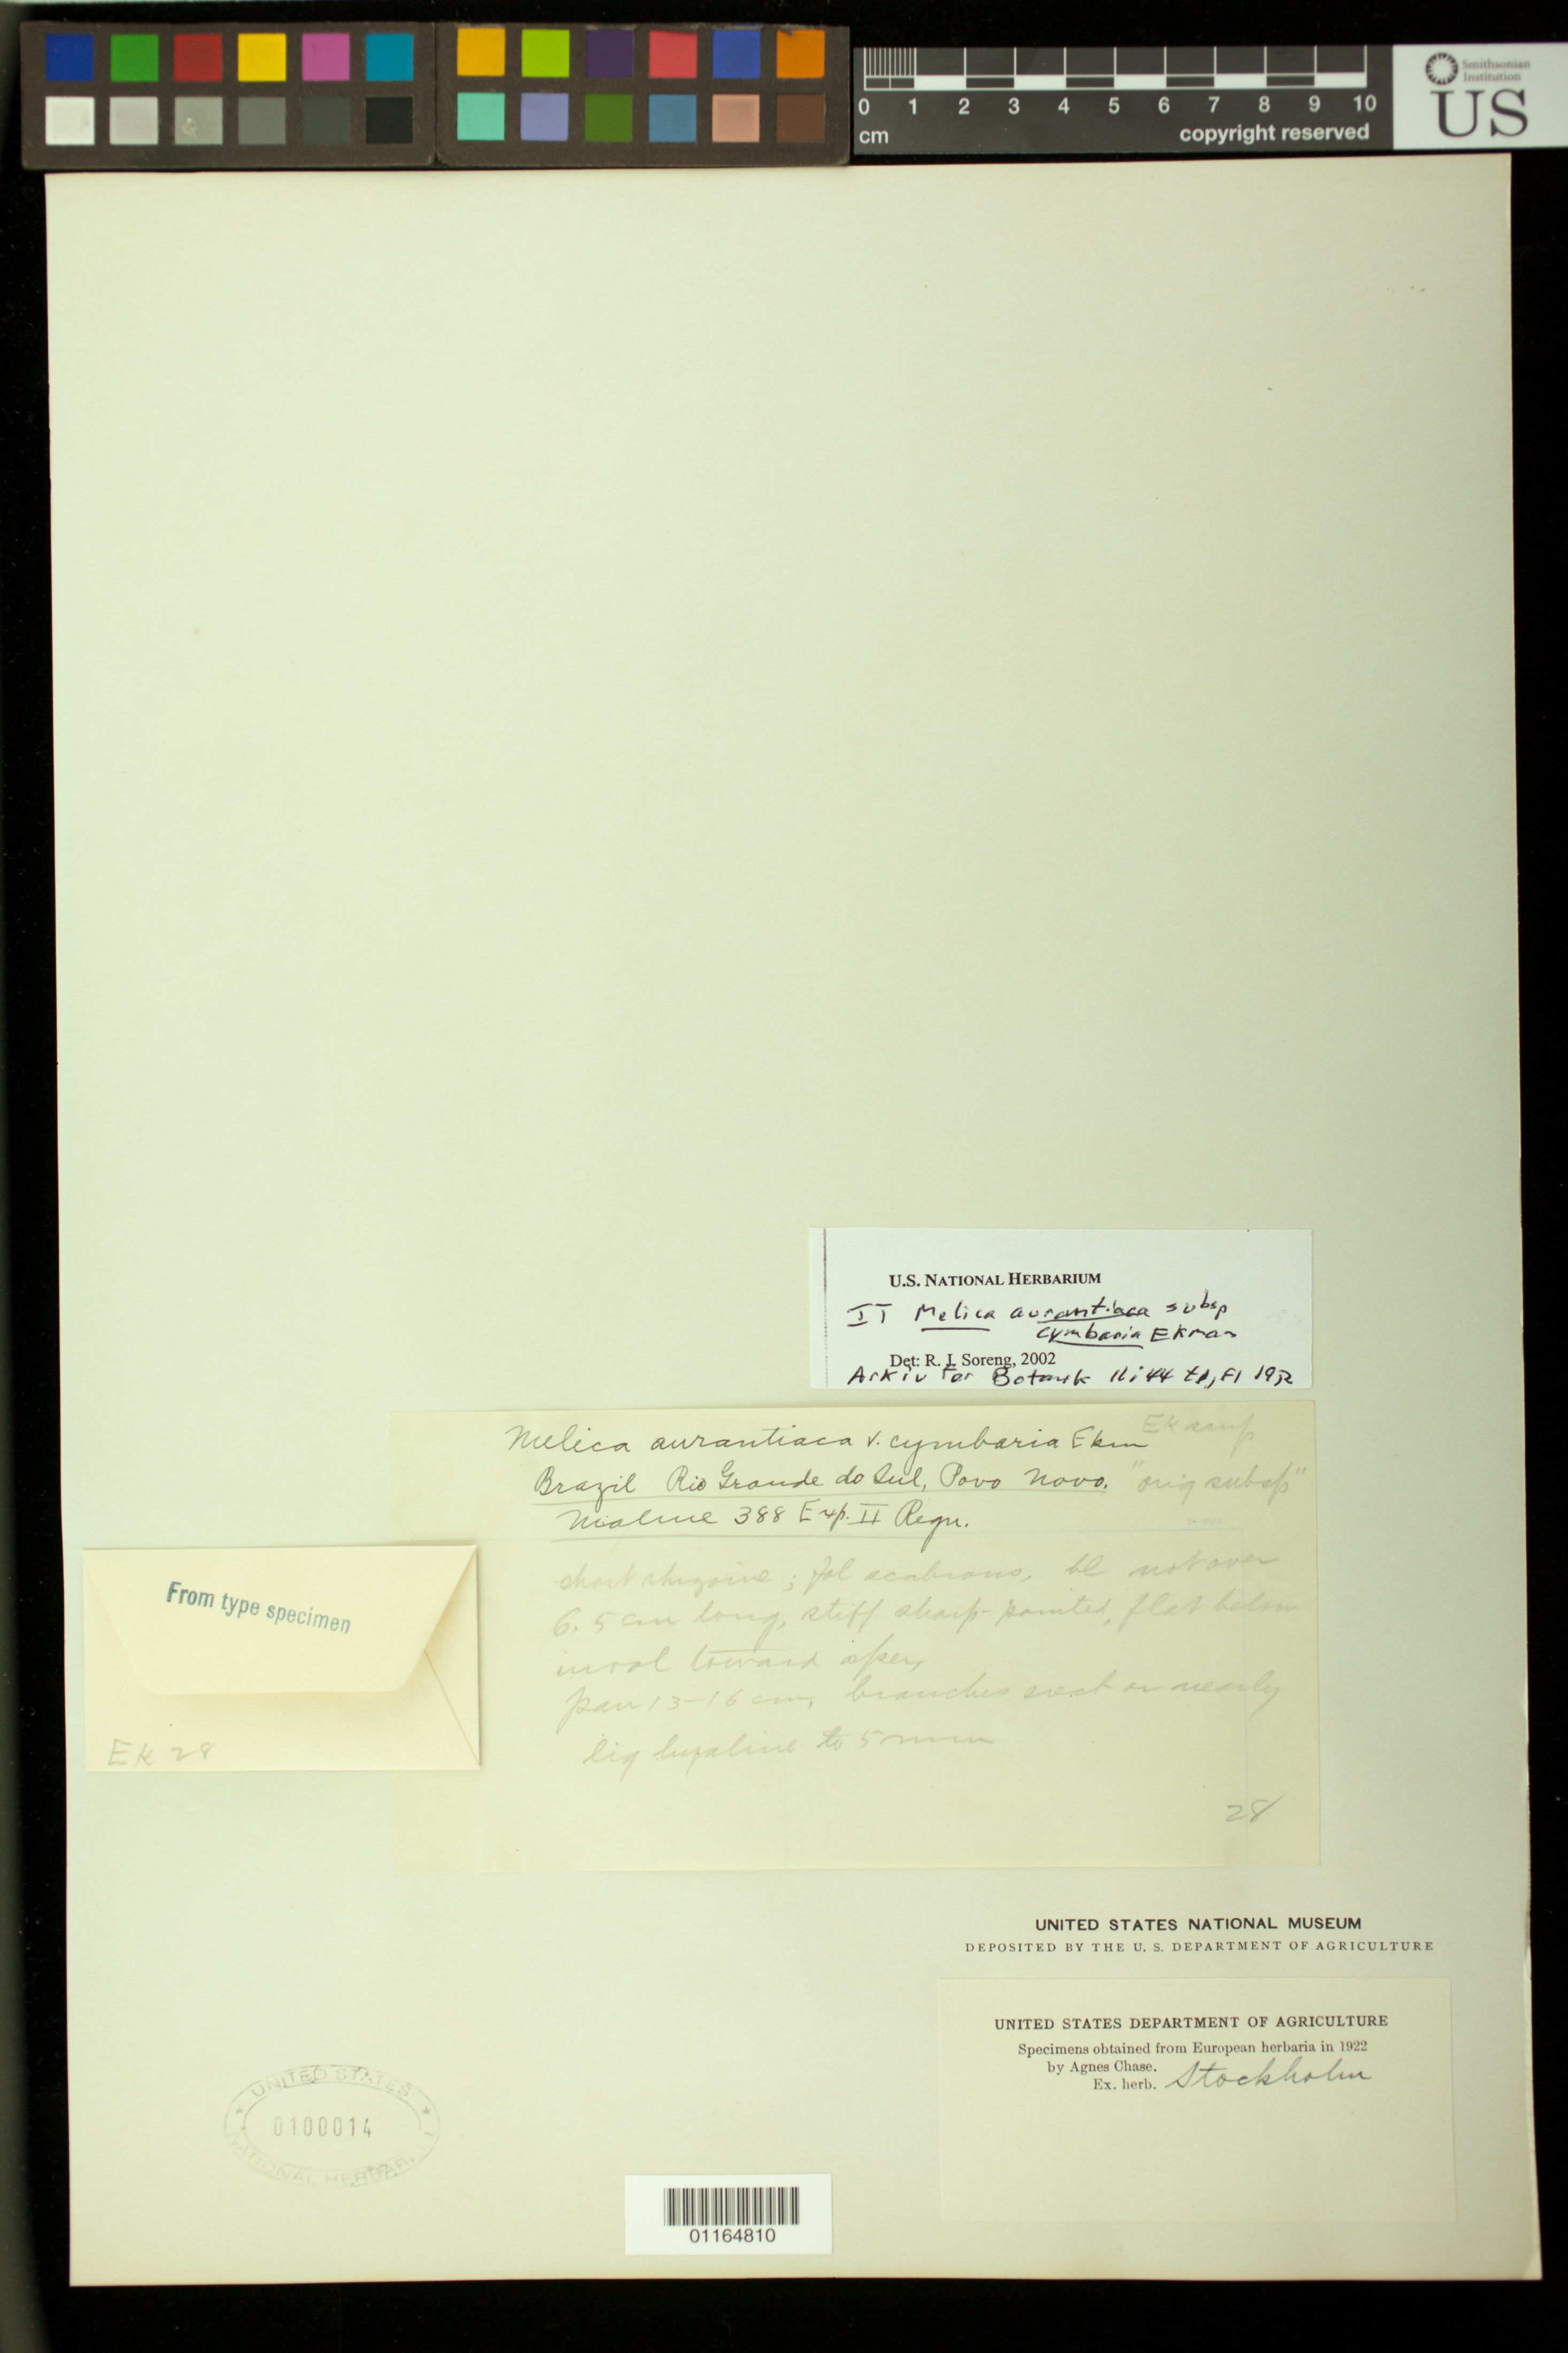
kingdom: Plantae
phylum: Tracheophyta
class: Liliopsida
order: Poales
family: Poaceae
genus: Melica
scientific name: Melica aurantiaca subsp. cymbaria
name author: Ekman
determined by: Soreng, Robert J., Research Associate (BOT), Smithsonian Institution - National Museum of Natural History (UNITED STATES)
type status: Isotype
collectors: G. O. A. Malme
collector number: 388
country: Brazil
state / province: Rio Grande do Sul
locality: Povo Novo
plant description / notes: Fragmentary material of type specimen ex herb. Stockholm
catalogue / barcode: US 100014